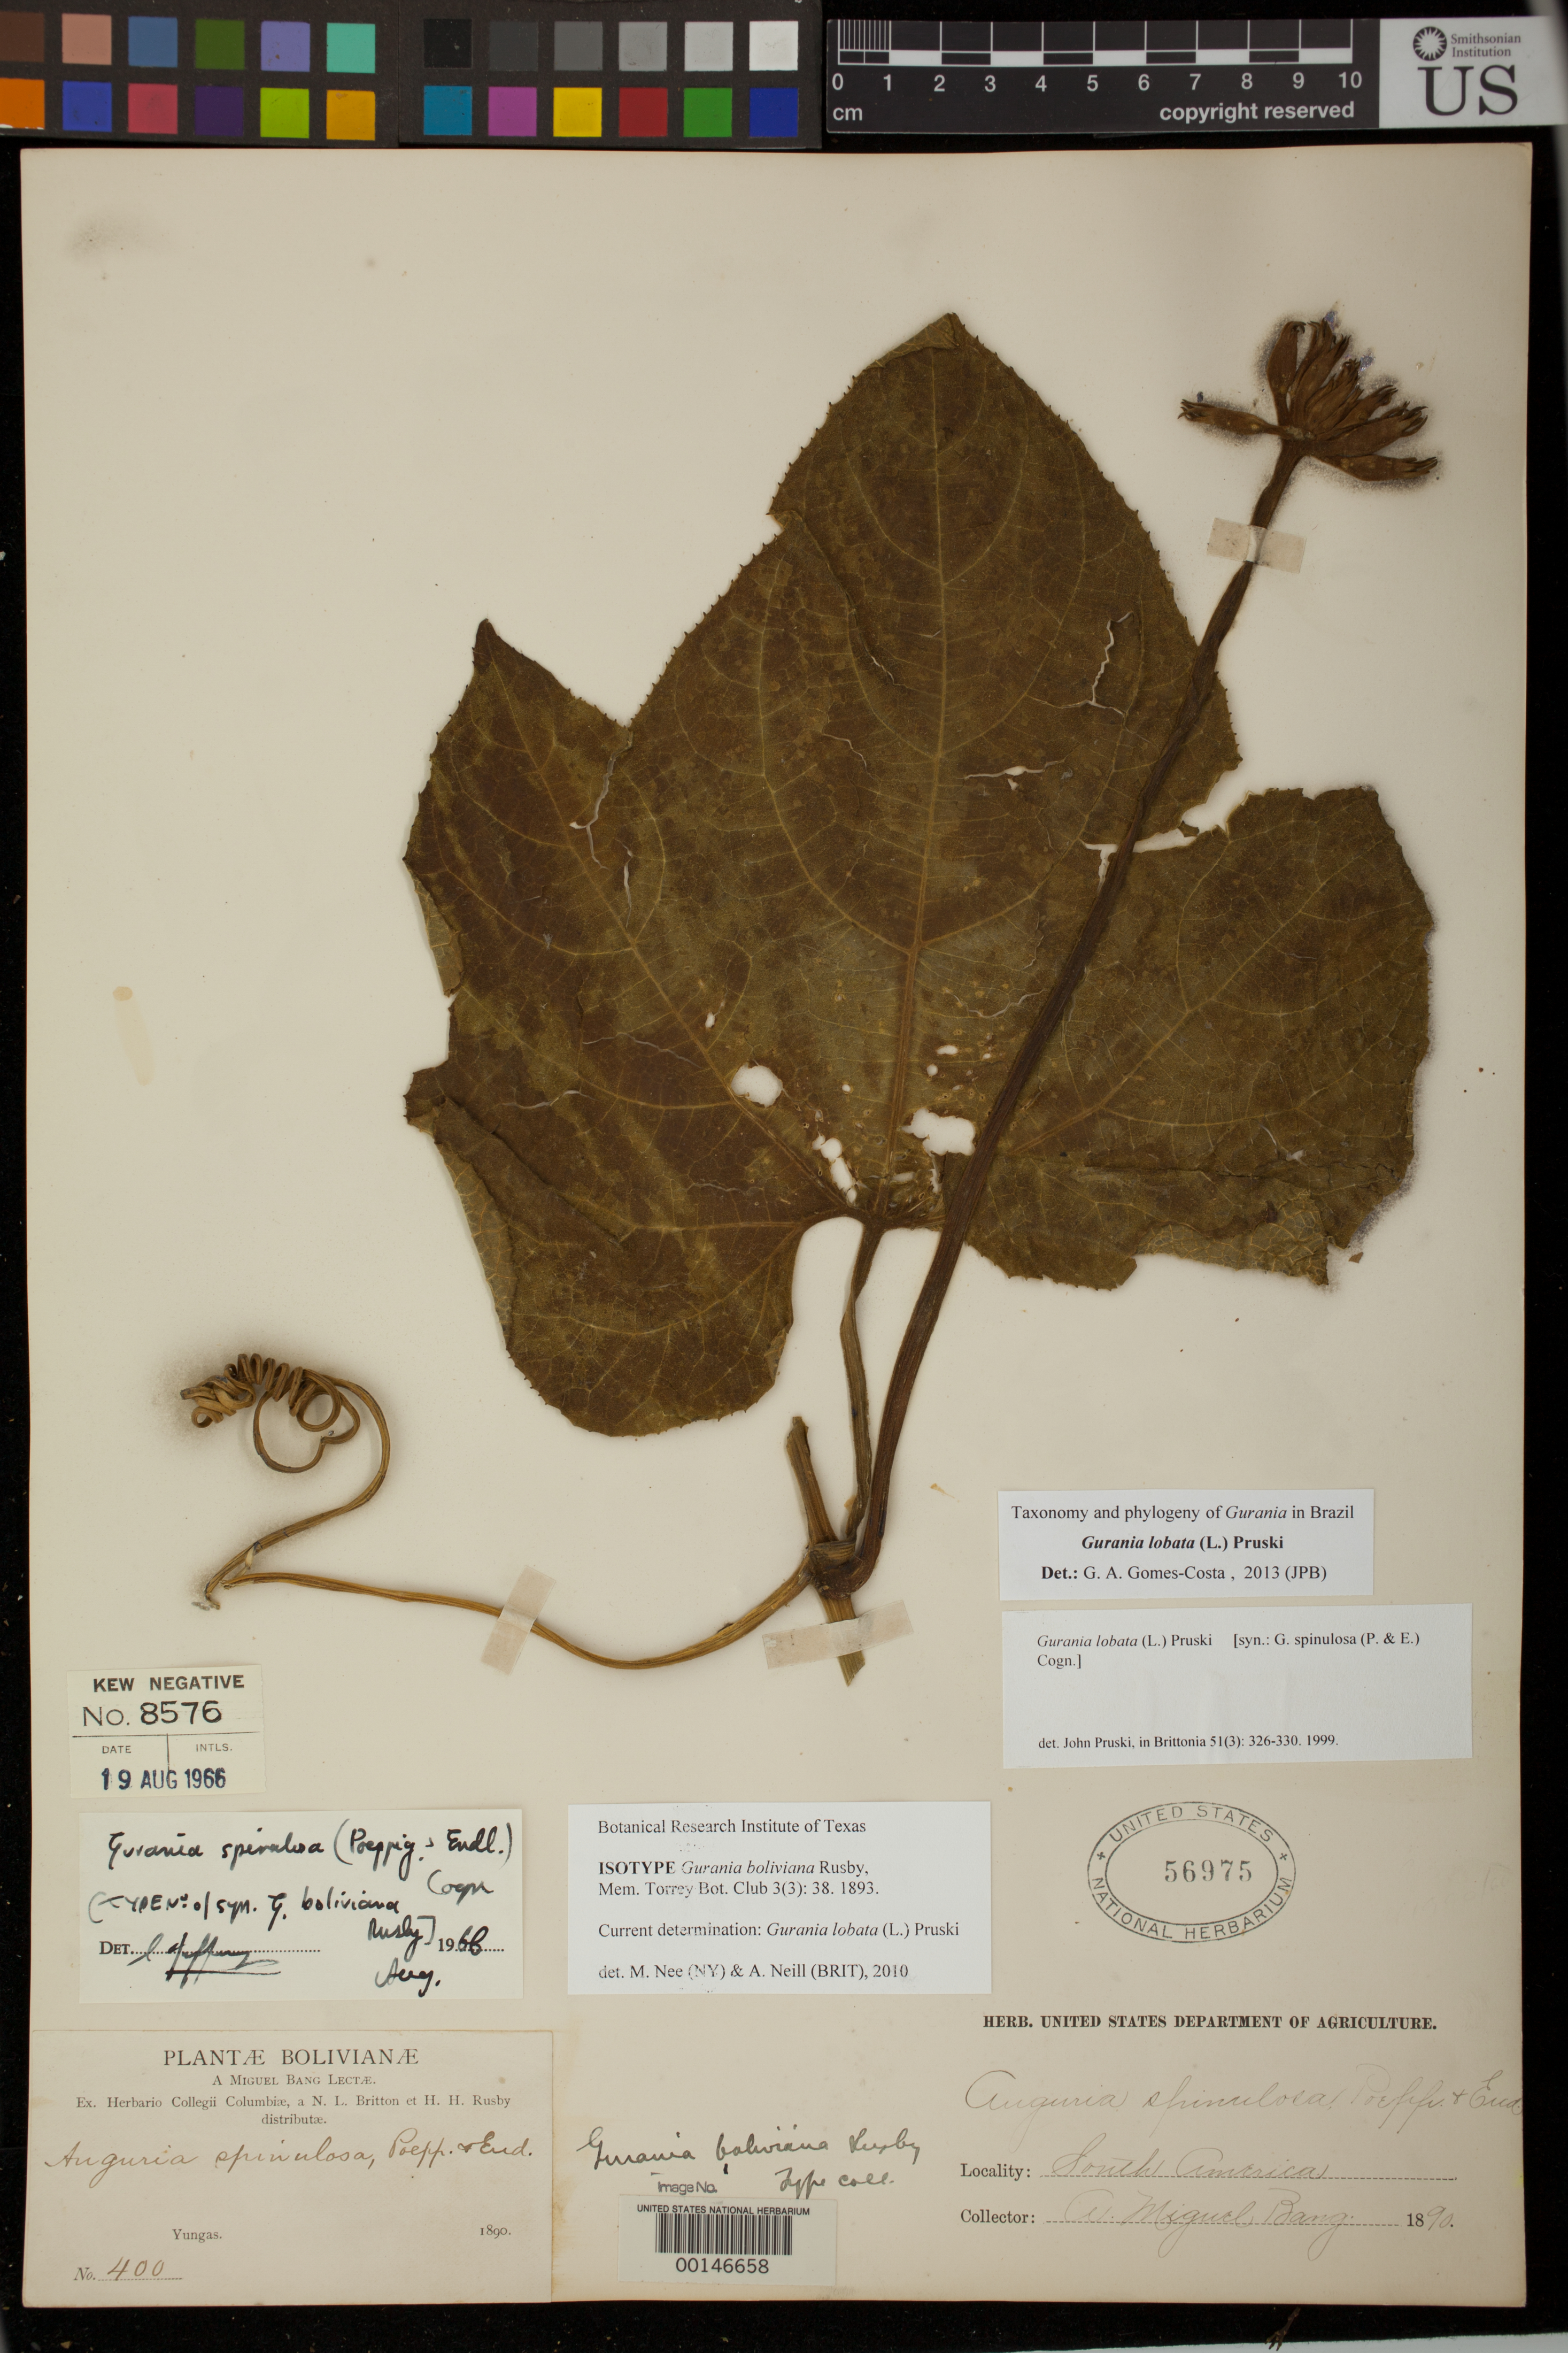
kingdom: Plantae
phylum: Tracheophyta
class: Magnoliopsida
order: Cucurbitales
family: Cucurbitaceae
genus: Gurania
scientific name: Gurania boliviana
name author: Rusby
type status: Isotype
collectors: M. Bang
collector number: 400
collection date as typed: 1890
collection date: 1890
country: Bolivia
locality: Yungas.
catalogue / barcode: US 56975